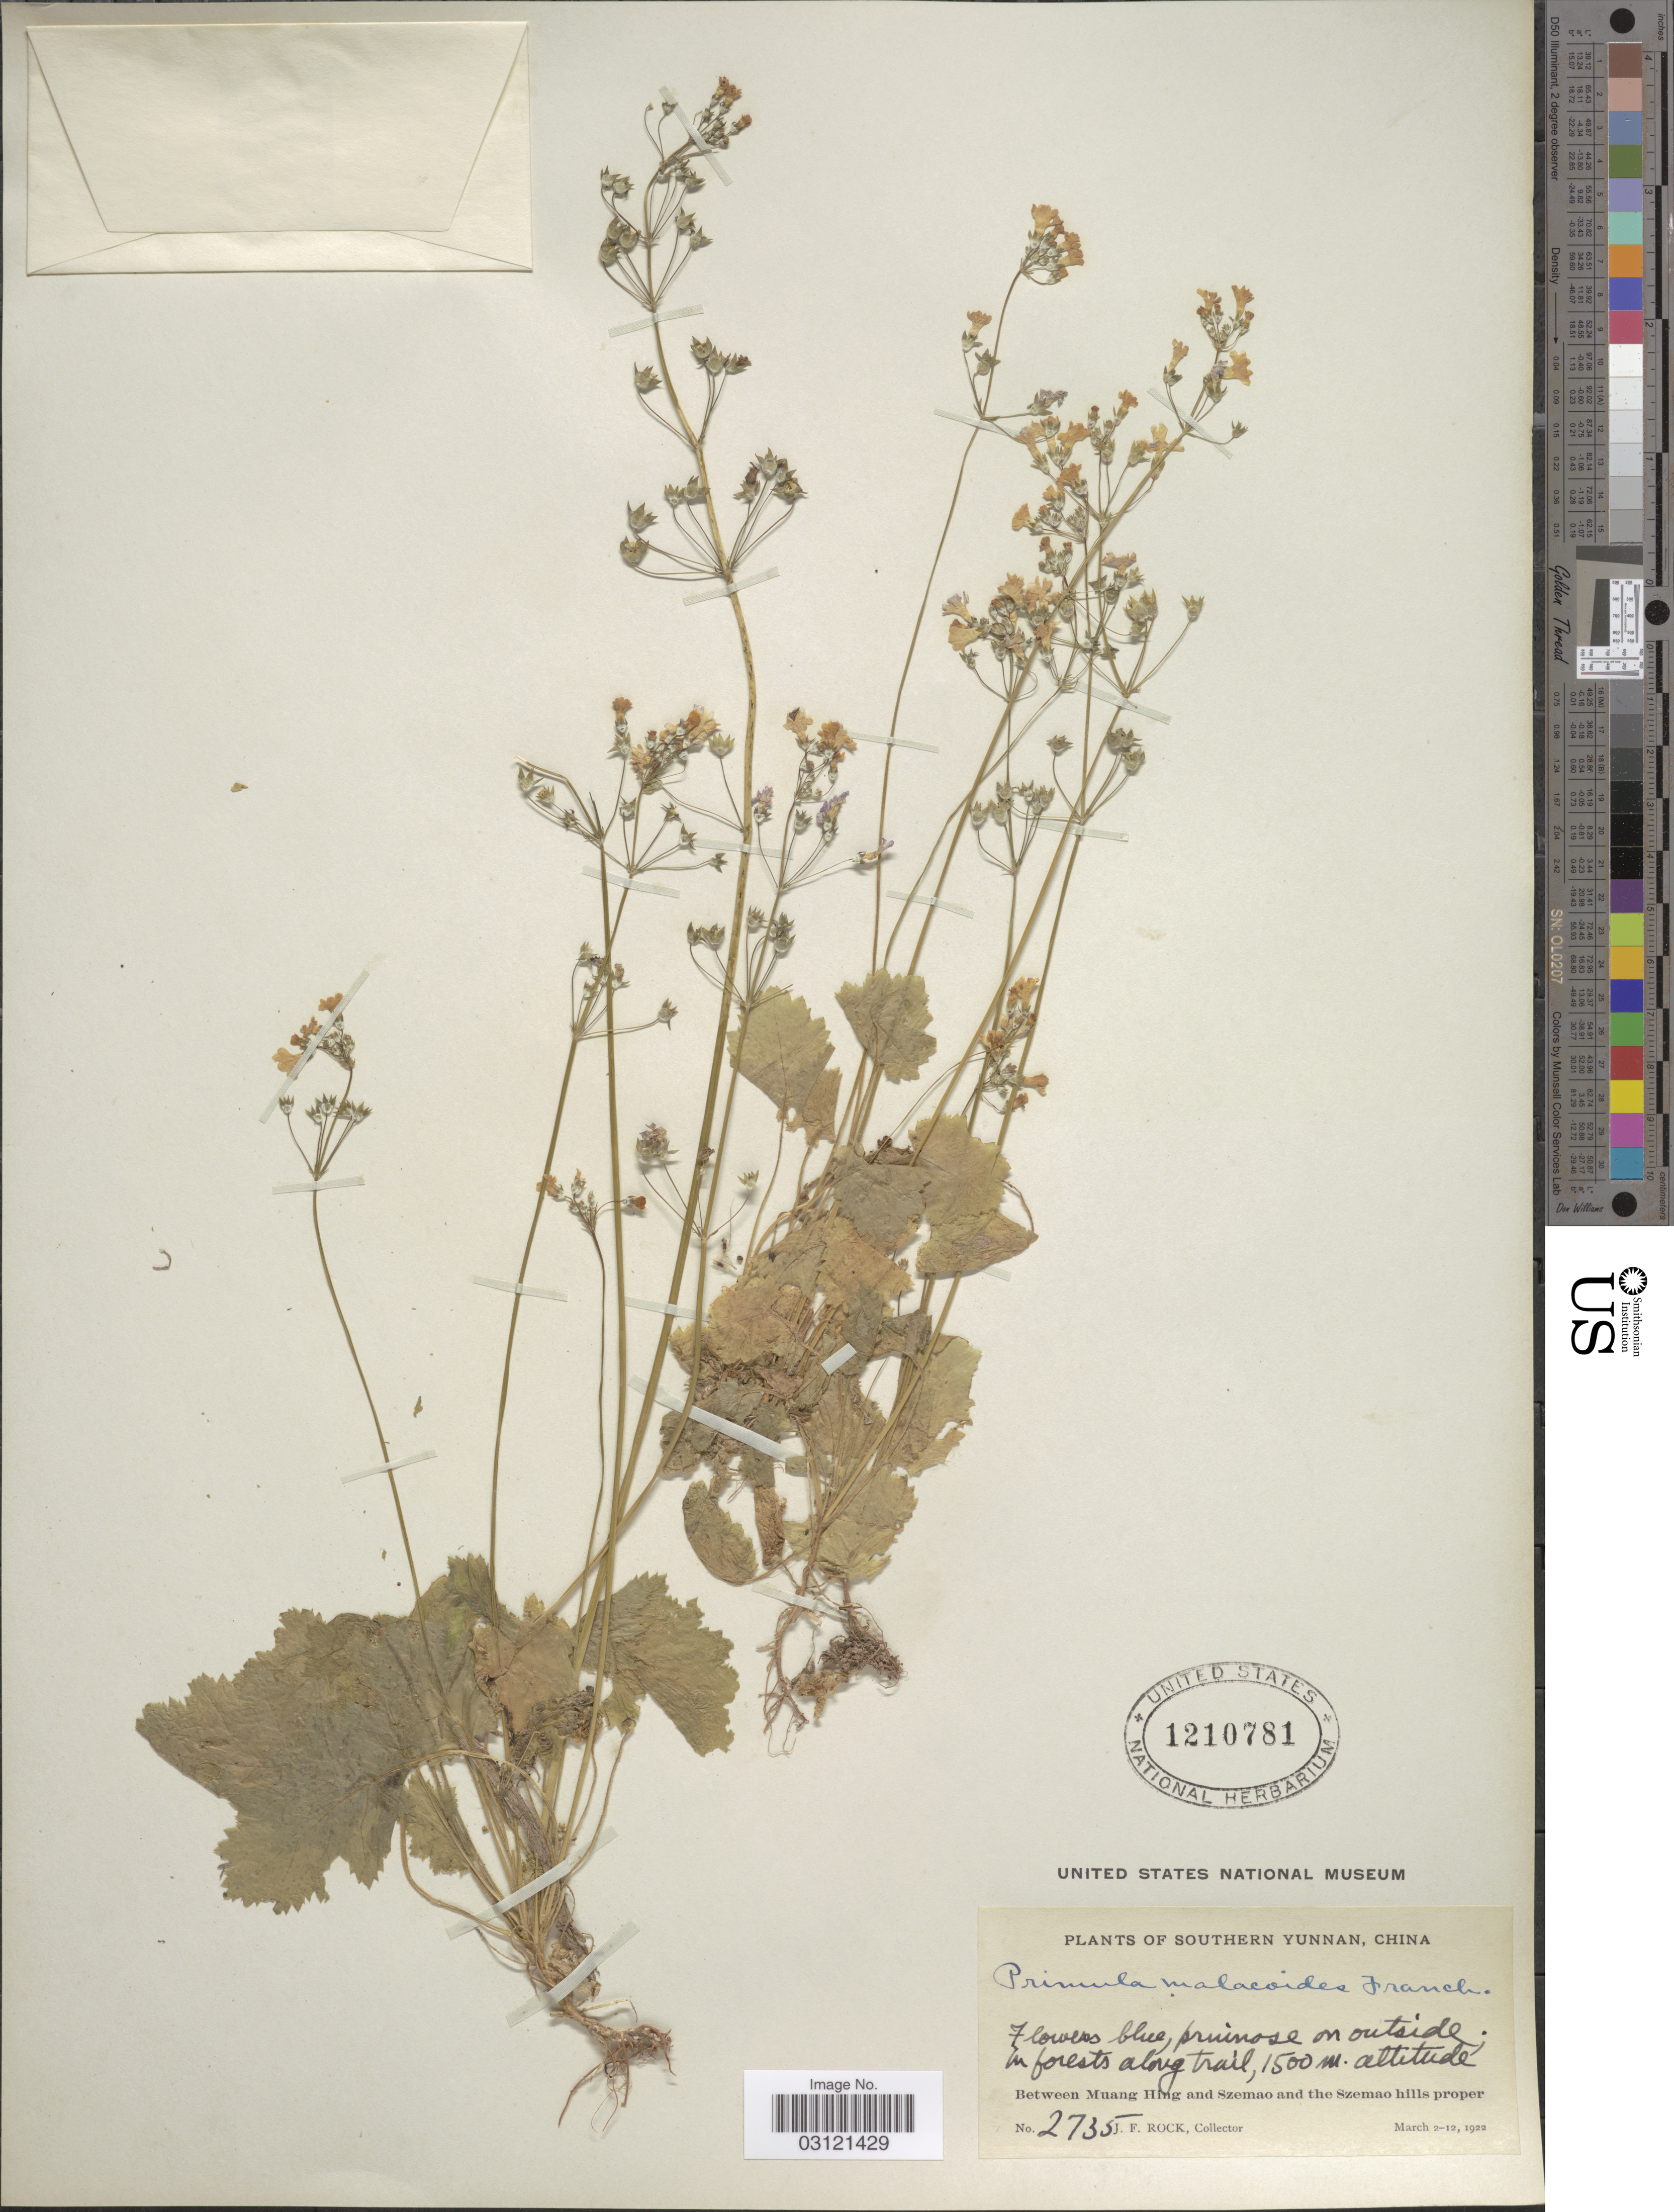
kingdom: Plantae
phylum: Tracheophyta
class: Magnoliopsida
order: Ericales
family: Primulaceae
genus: Primula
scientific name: Primula malacoides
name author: Franch.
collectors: J. Rock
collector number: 2735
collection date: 1922-03-02/1922-03-12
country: China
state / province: Yunnan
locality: Southern Yunnan. In forests along trail. Between Muang Hing and Szemao and the Szemao hills proper.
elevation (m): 1500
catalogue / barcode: US 1210781